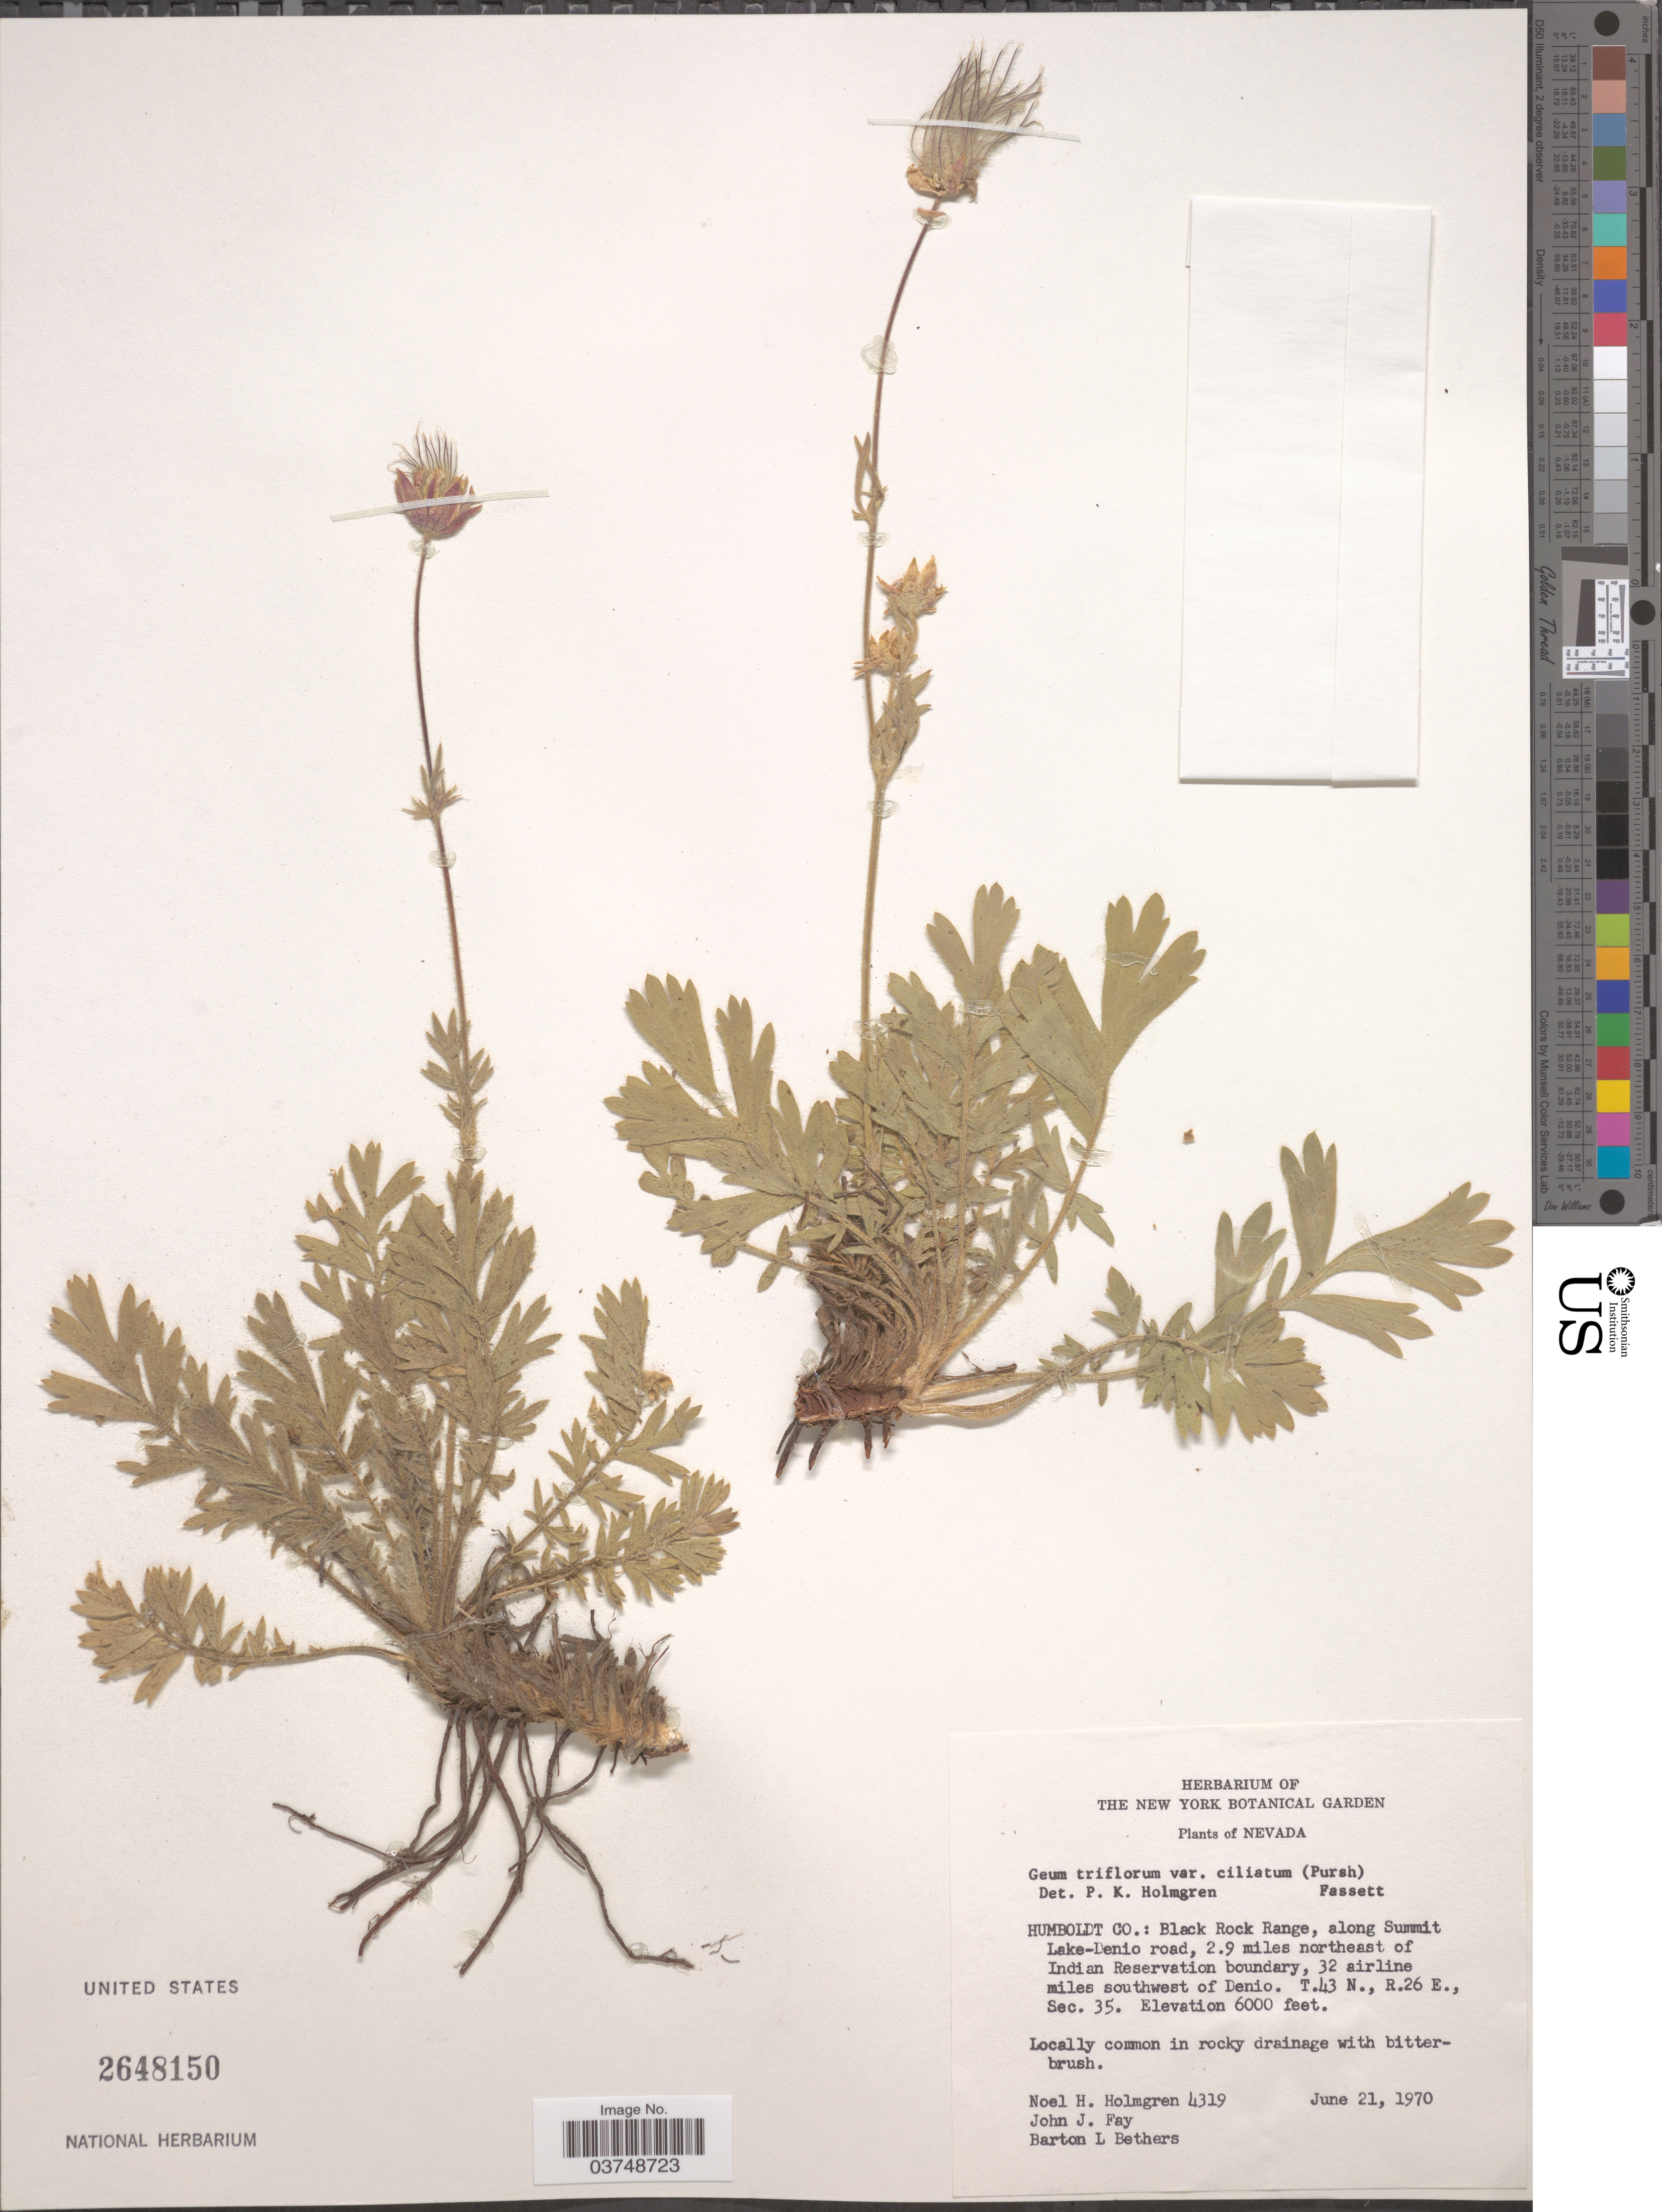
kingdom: Plantae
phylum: Tracheophyta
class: Magnoliopsida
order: Rosales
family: Rosaceae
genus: Geum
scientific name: Geum triflorum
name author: Pursh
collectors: N. H. Holmgren, J. Fay & B. Bethers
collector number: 4319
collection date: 1970-06-21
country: United States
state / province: Nevada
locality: Humboldt Co,: Black Rock Range, along Summit Lake-Denio road, 2.9 miles northeast of Indian Reservation boundary, 32 airline miles southwest of Denio. T.43N., R.26E., Sec 35.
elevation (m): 1829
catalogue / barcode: US 2648150